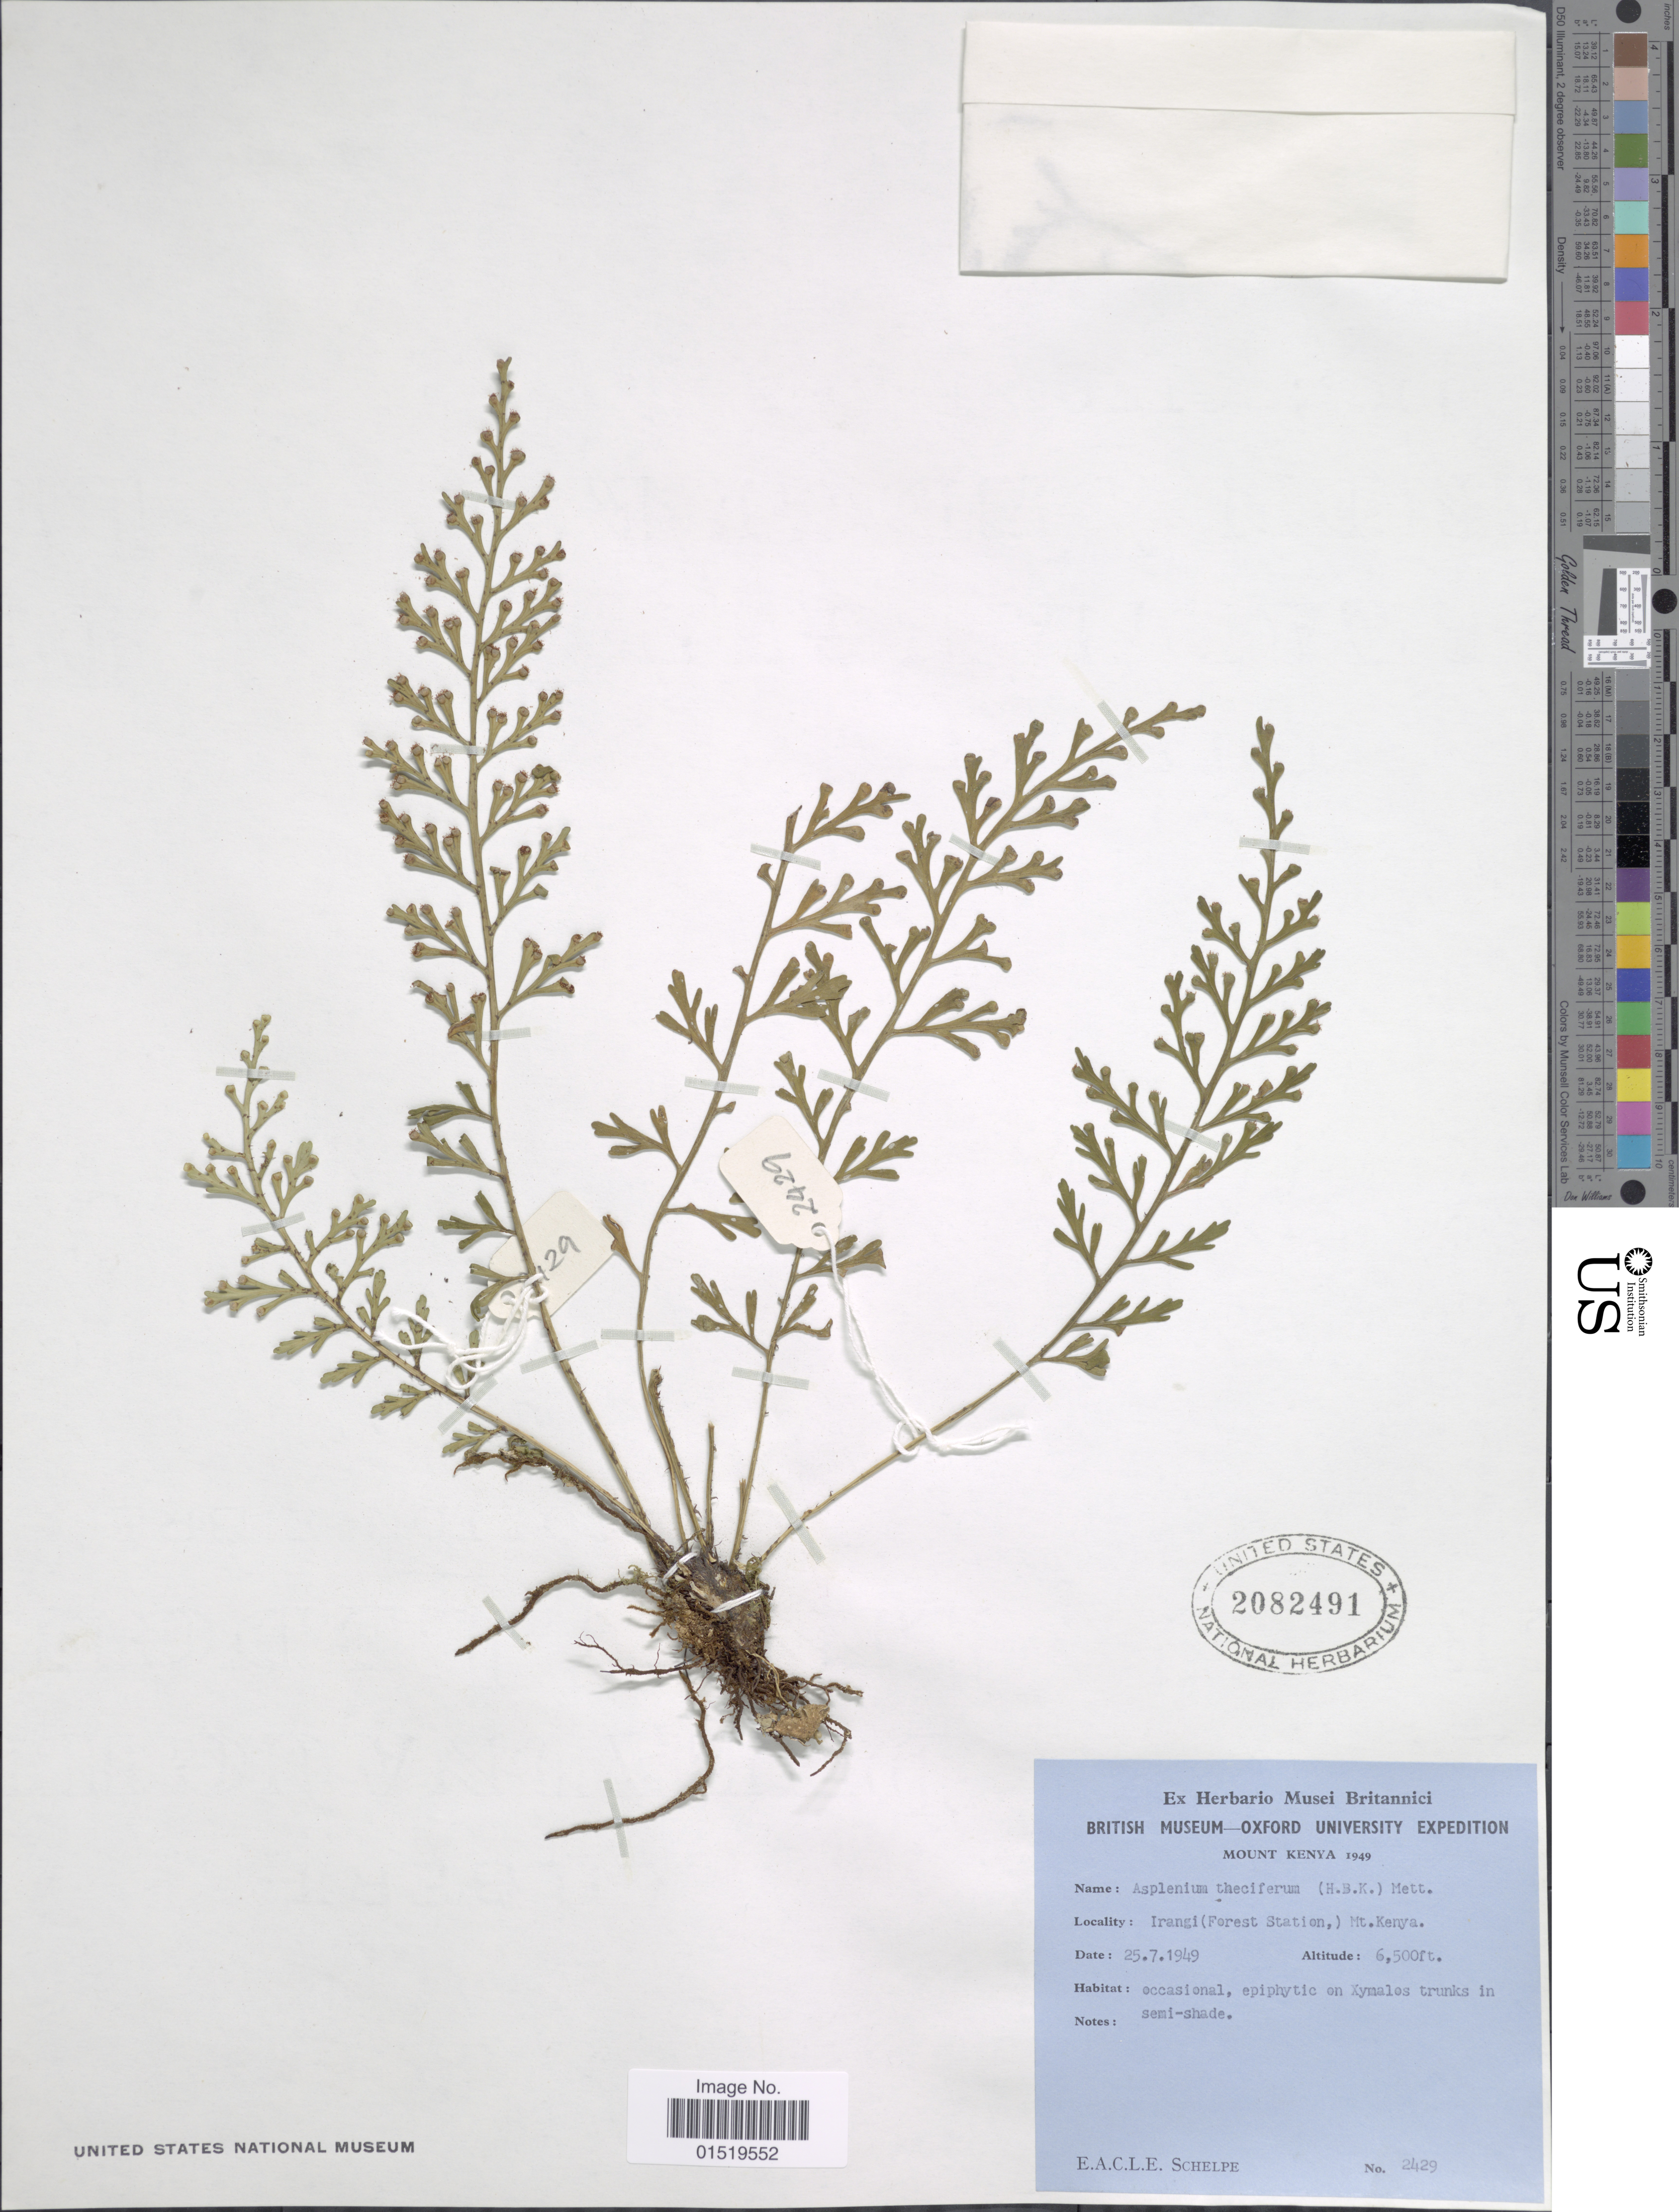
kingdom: Plantae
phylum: Tracheophyta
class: Polypodiopsida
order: Polypodiales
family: Aspleniaceae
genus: Asplenium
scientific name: Asplenium theciferum var. concinnum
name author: (Schrad.) Schelpe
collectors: E. A. C. L. E. Schelpe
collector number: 2429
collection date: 1949-07-25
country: Kenya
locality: Irangi (Forest Station), Mt Kenya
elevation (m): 1981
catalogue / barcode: US 2082491